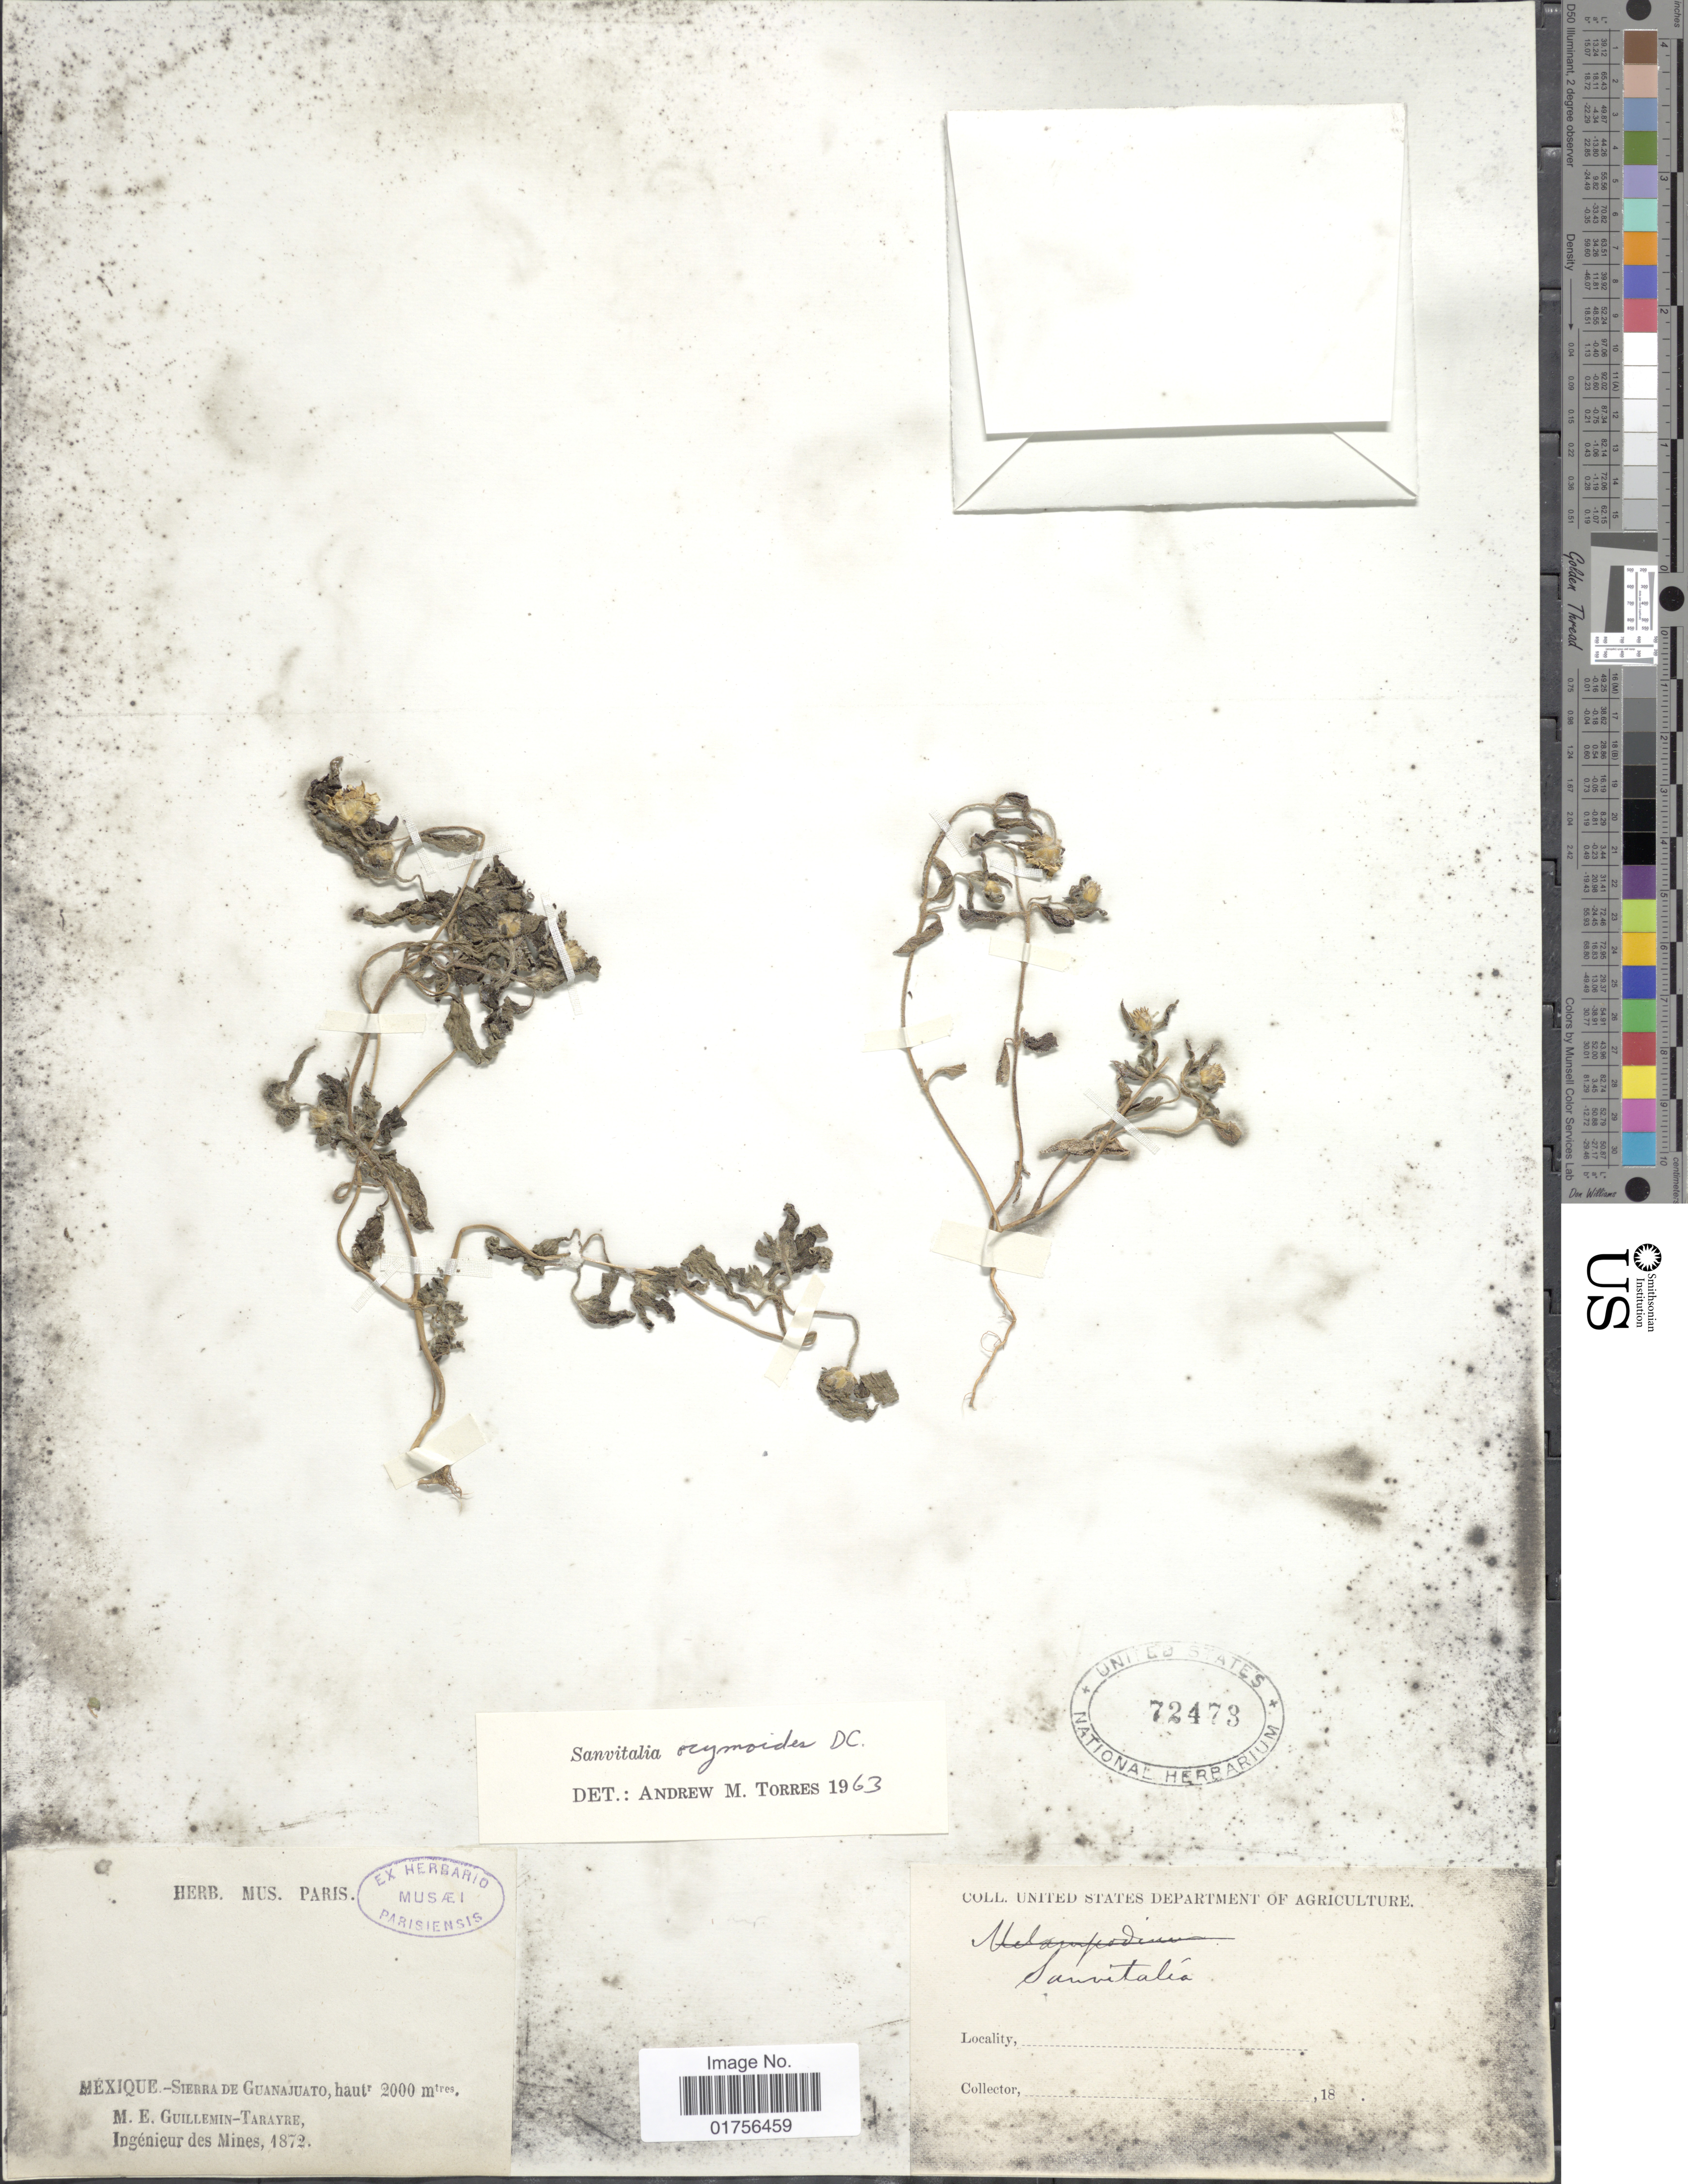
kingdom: Plantae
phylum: Tracheophyta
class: Magnoliopsida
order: Asterales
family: Asteraceae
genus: Sanvitalia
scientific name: Sanvitalia ocymoides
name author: DC.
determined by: Skibicki, Samuel V.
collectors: M. E. Guillemin-Taragre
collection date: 1872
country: Mexico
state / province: Guanajuato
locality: Sierra de Guanajuato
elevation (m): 2000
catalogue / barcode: US 72473